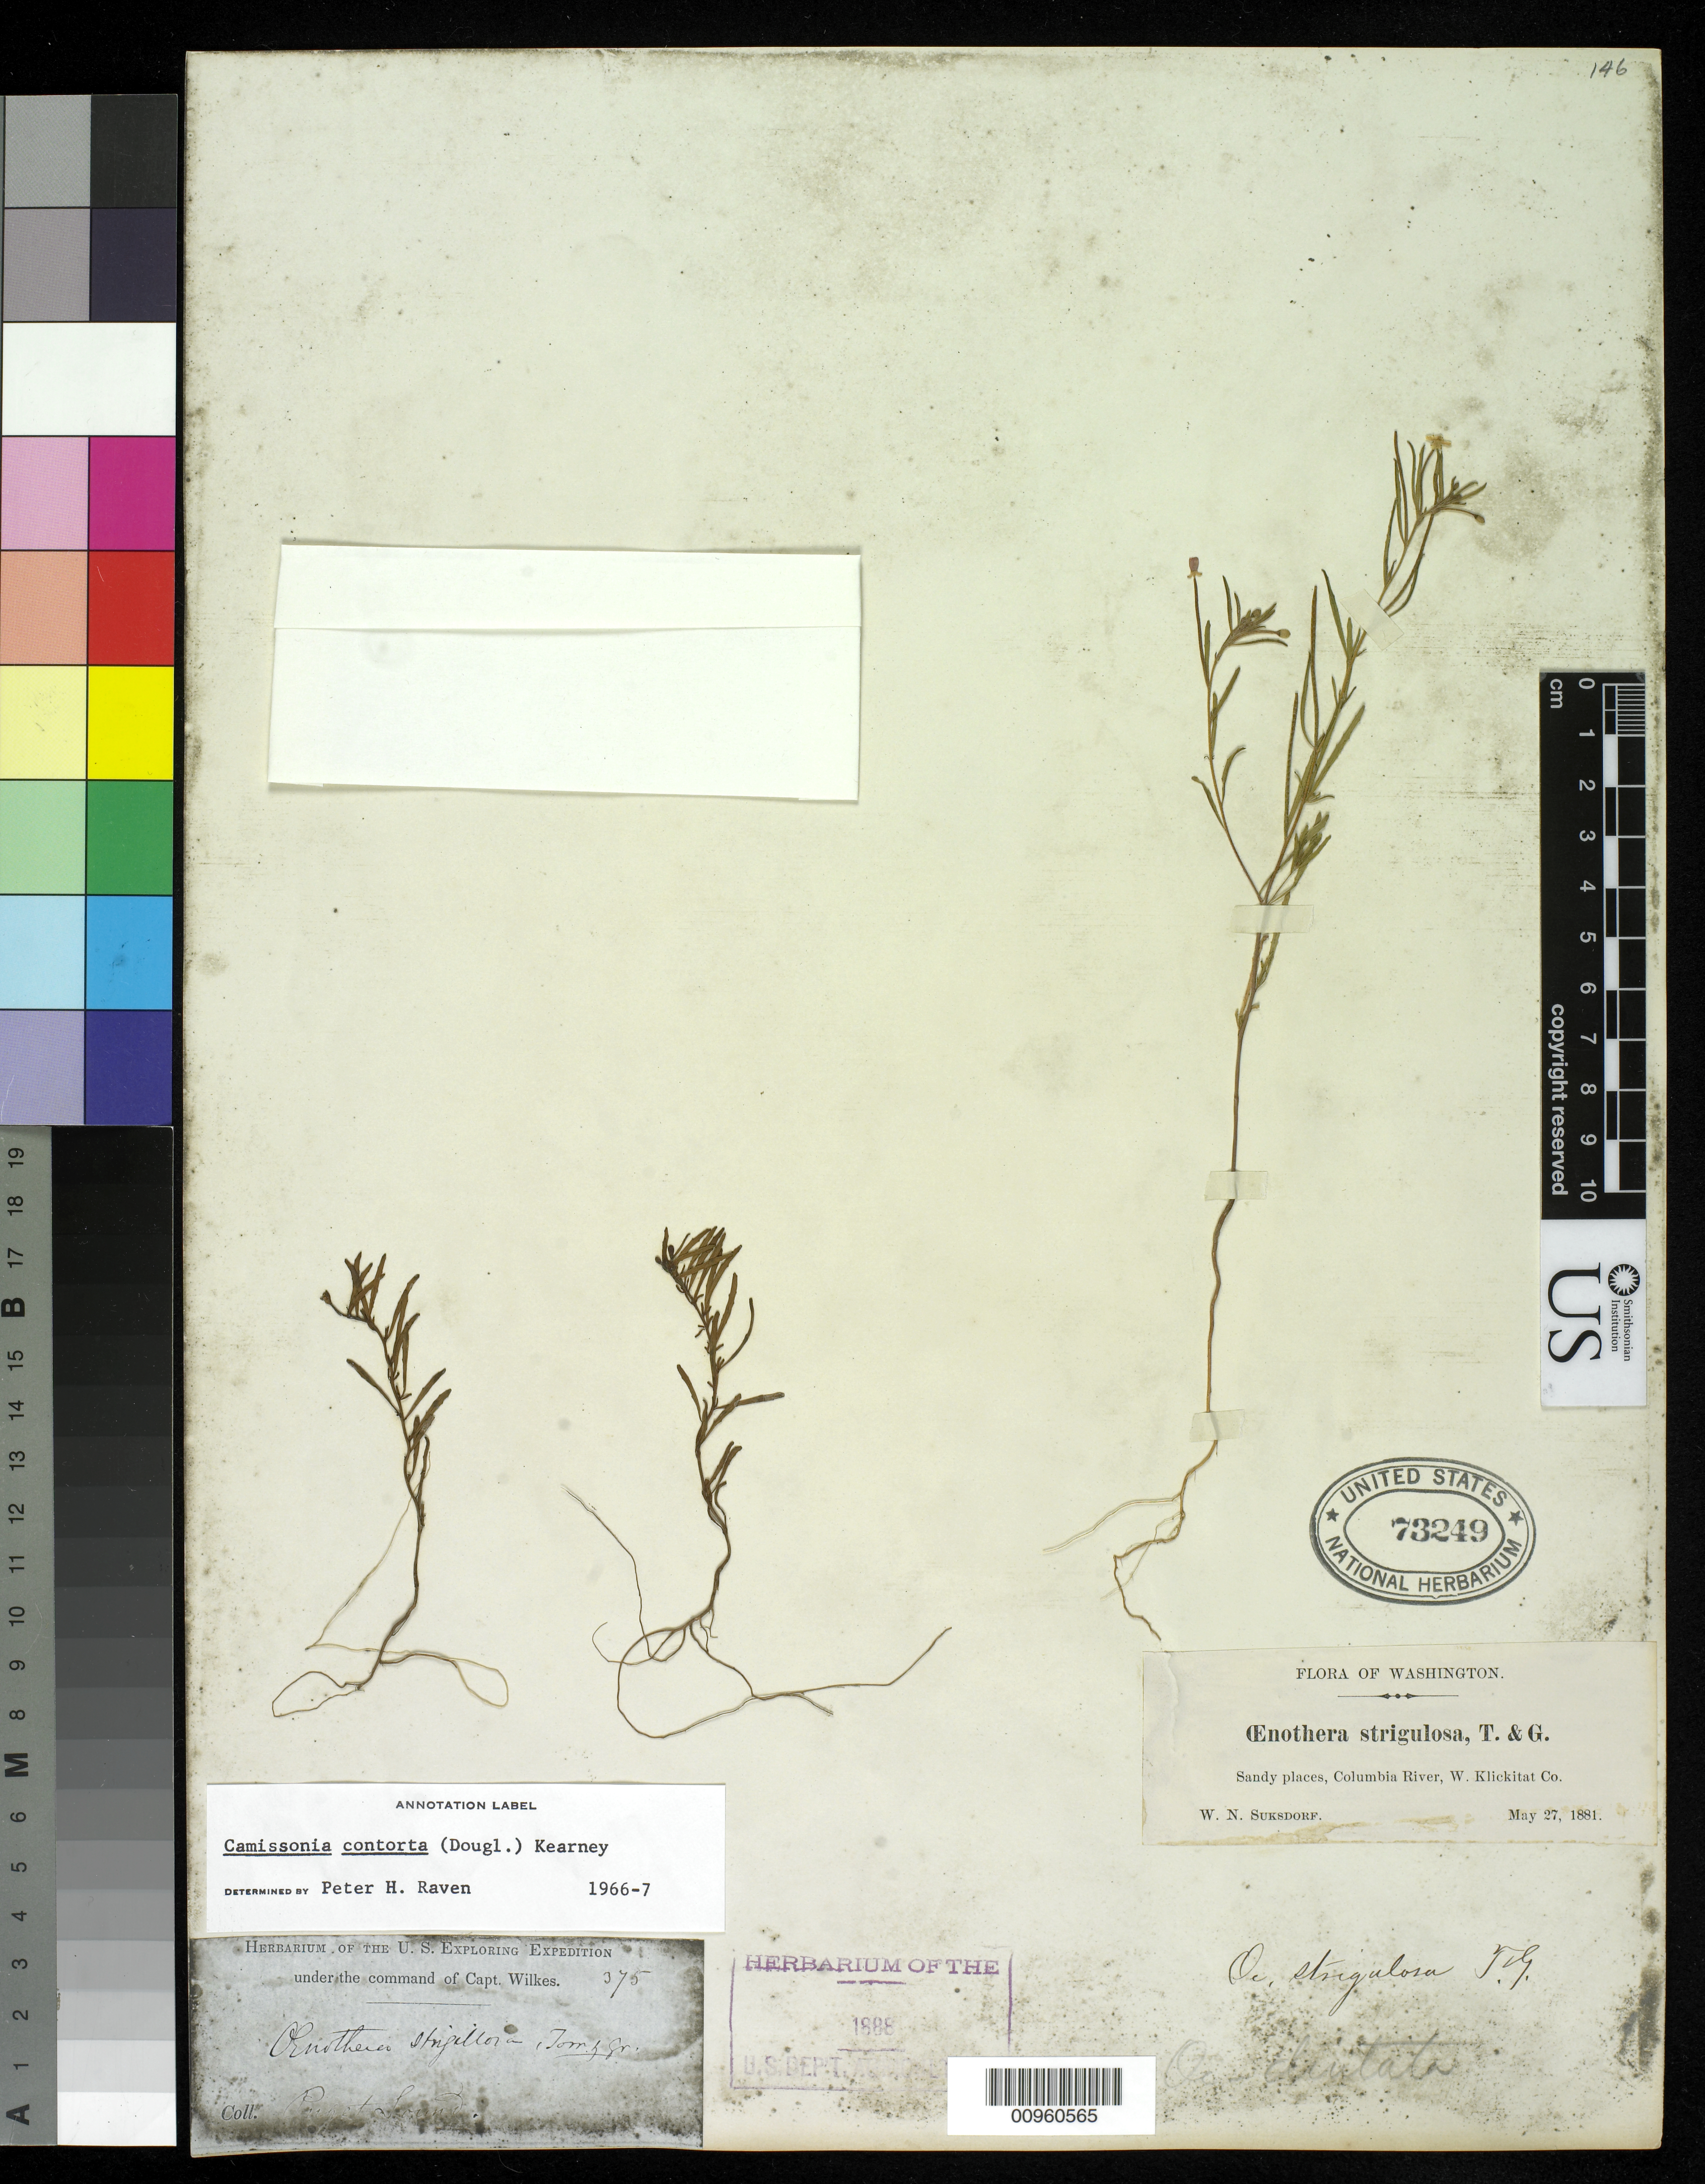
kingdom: Plantae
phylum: Tracheophyta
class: Magnoliopsida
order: Myrtales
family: Onagraceae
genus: Camissonia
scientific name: Camissonia contorta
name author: (Douglas) Kearney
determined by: Raven, P. H.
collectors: Wilkes Explor. Exped.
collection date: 1838/1842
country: United States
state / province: Washington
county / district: King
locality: Puget Sound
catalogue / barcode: US 73249